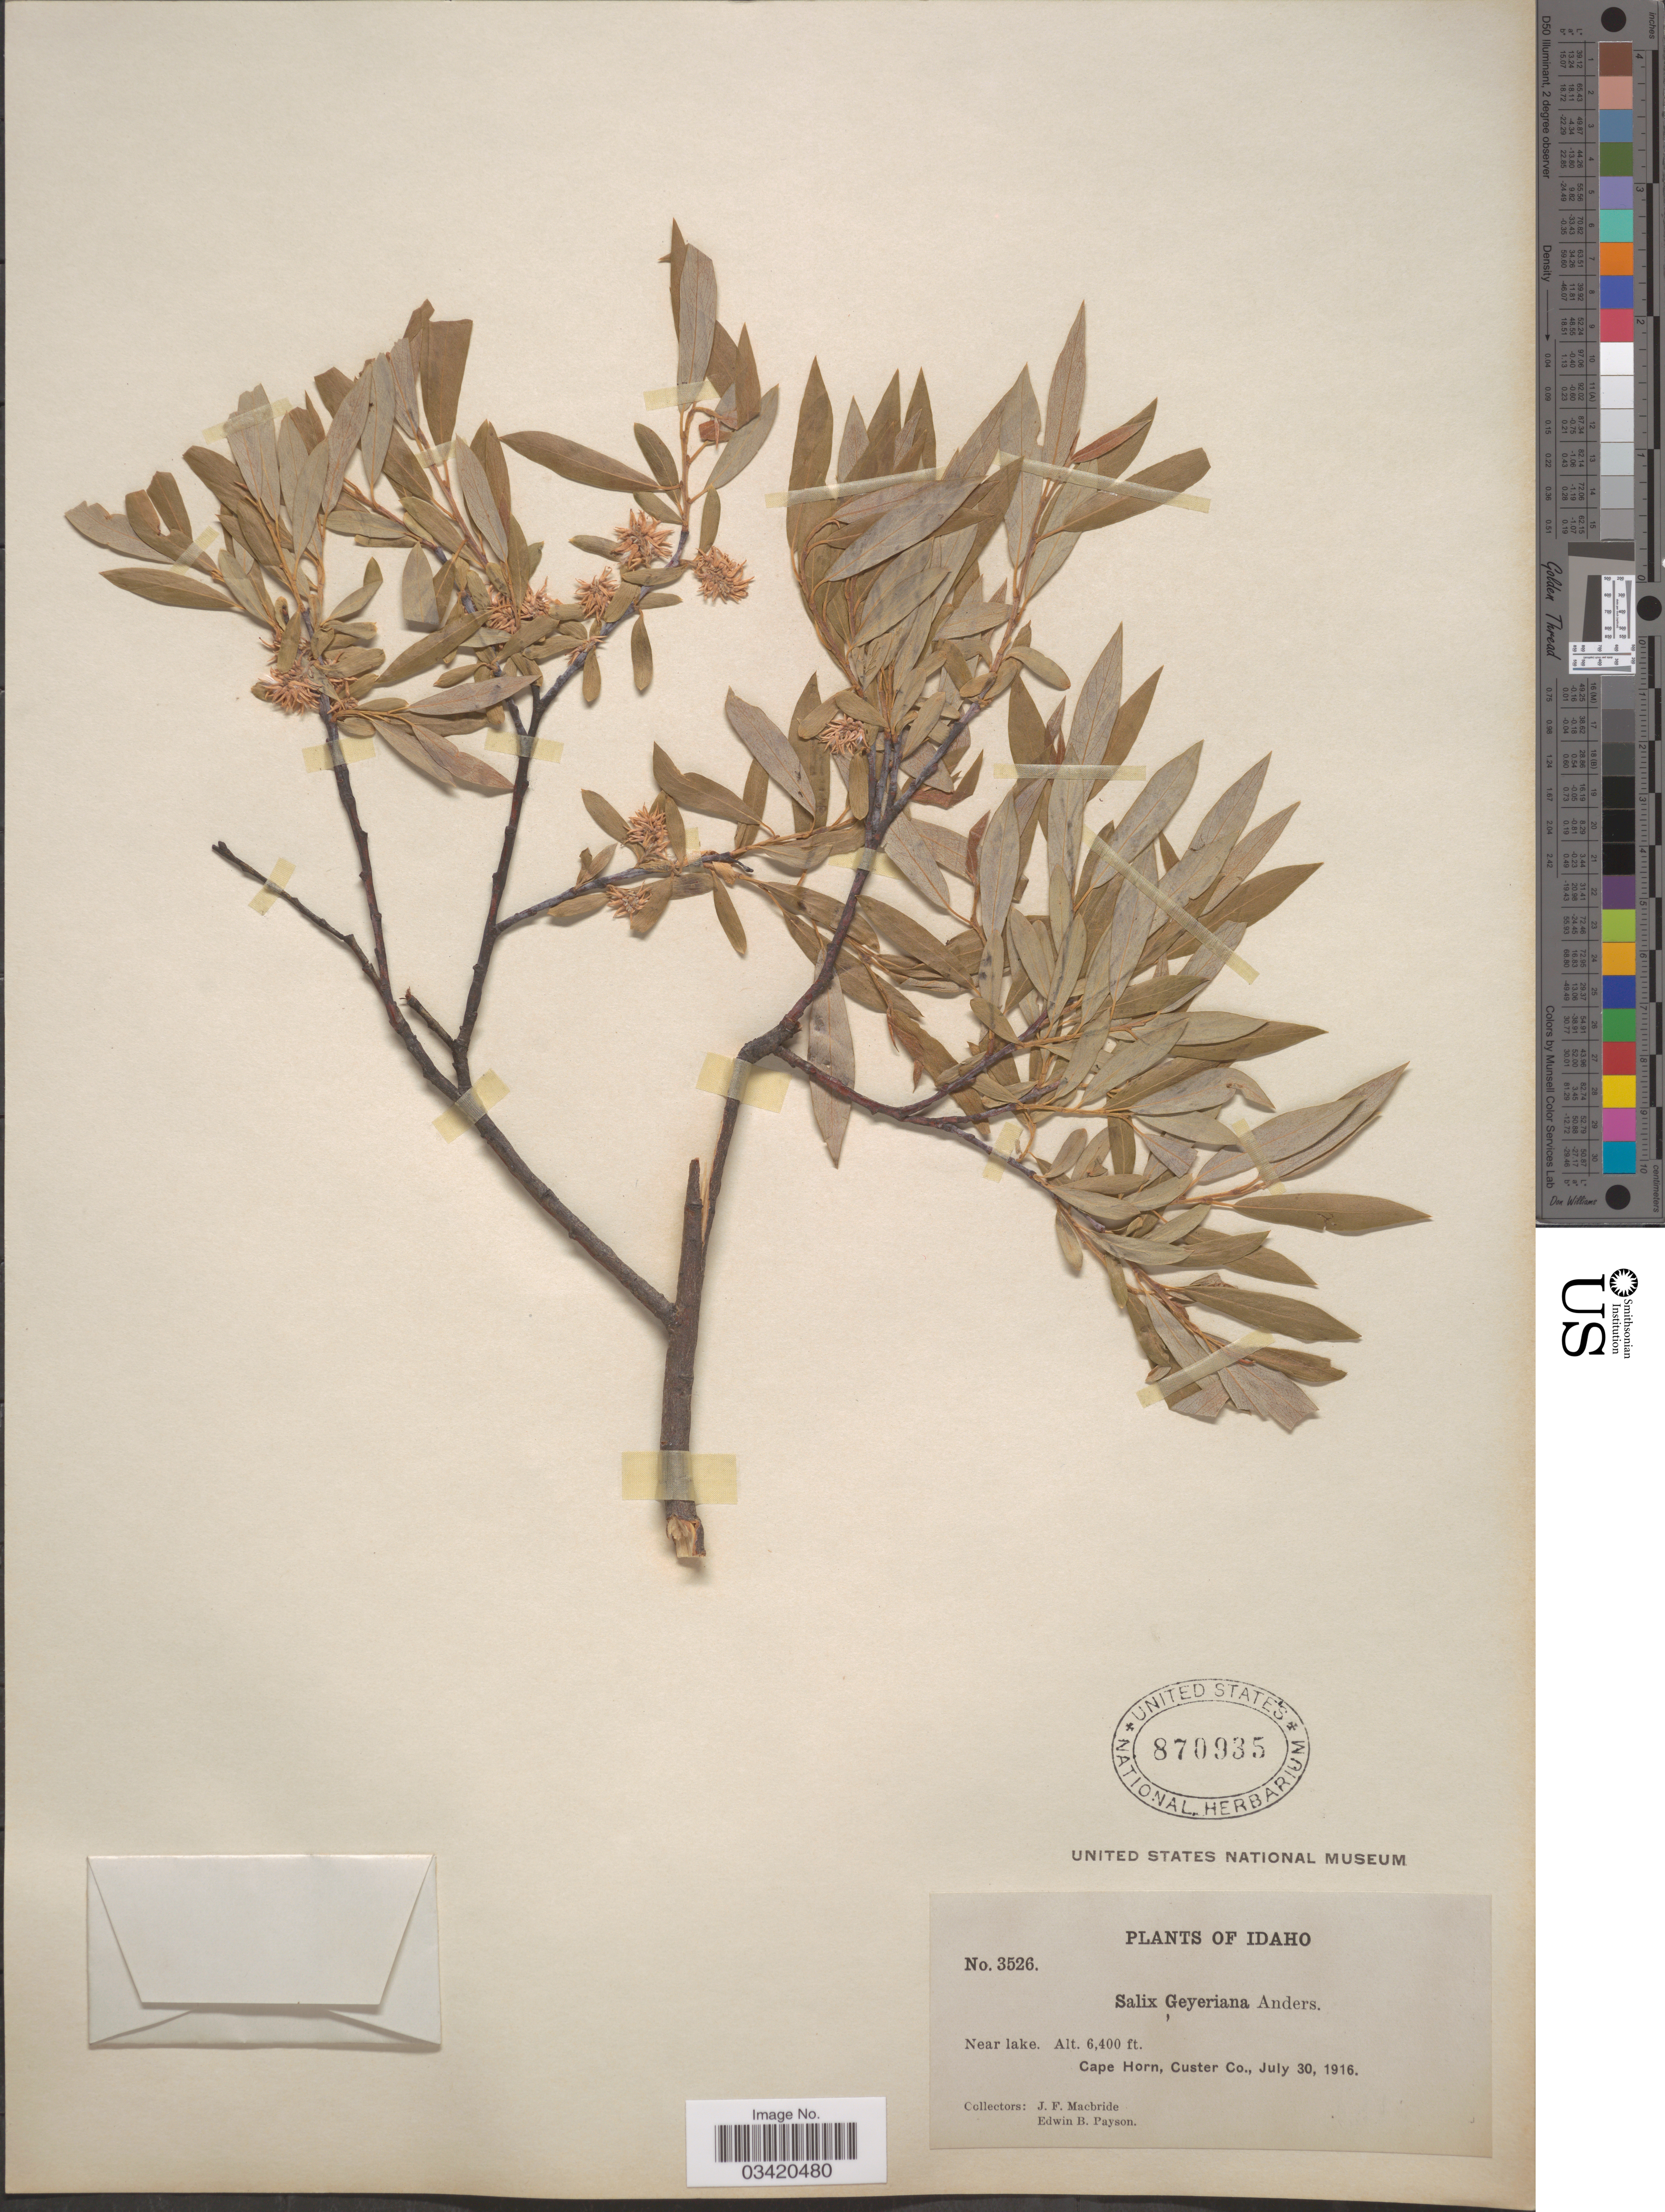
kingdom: Plantae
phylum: Tracheophyta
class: Magnoliopsida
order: Malpighiales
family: Salicaceae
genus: Salix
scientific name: Salix geyeriana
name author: Andersson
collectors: J. F. Macbride & E. B. Payson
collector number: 3526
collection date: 1916-07-30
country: United States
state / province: Idaho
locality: Cape Horn, Custer Co.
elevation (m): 1951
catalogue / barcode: US 870935